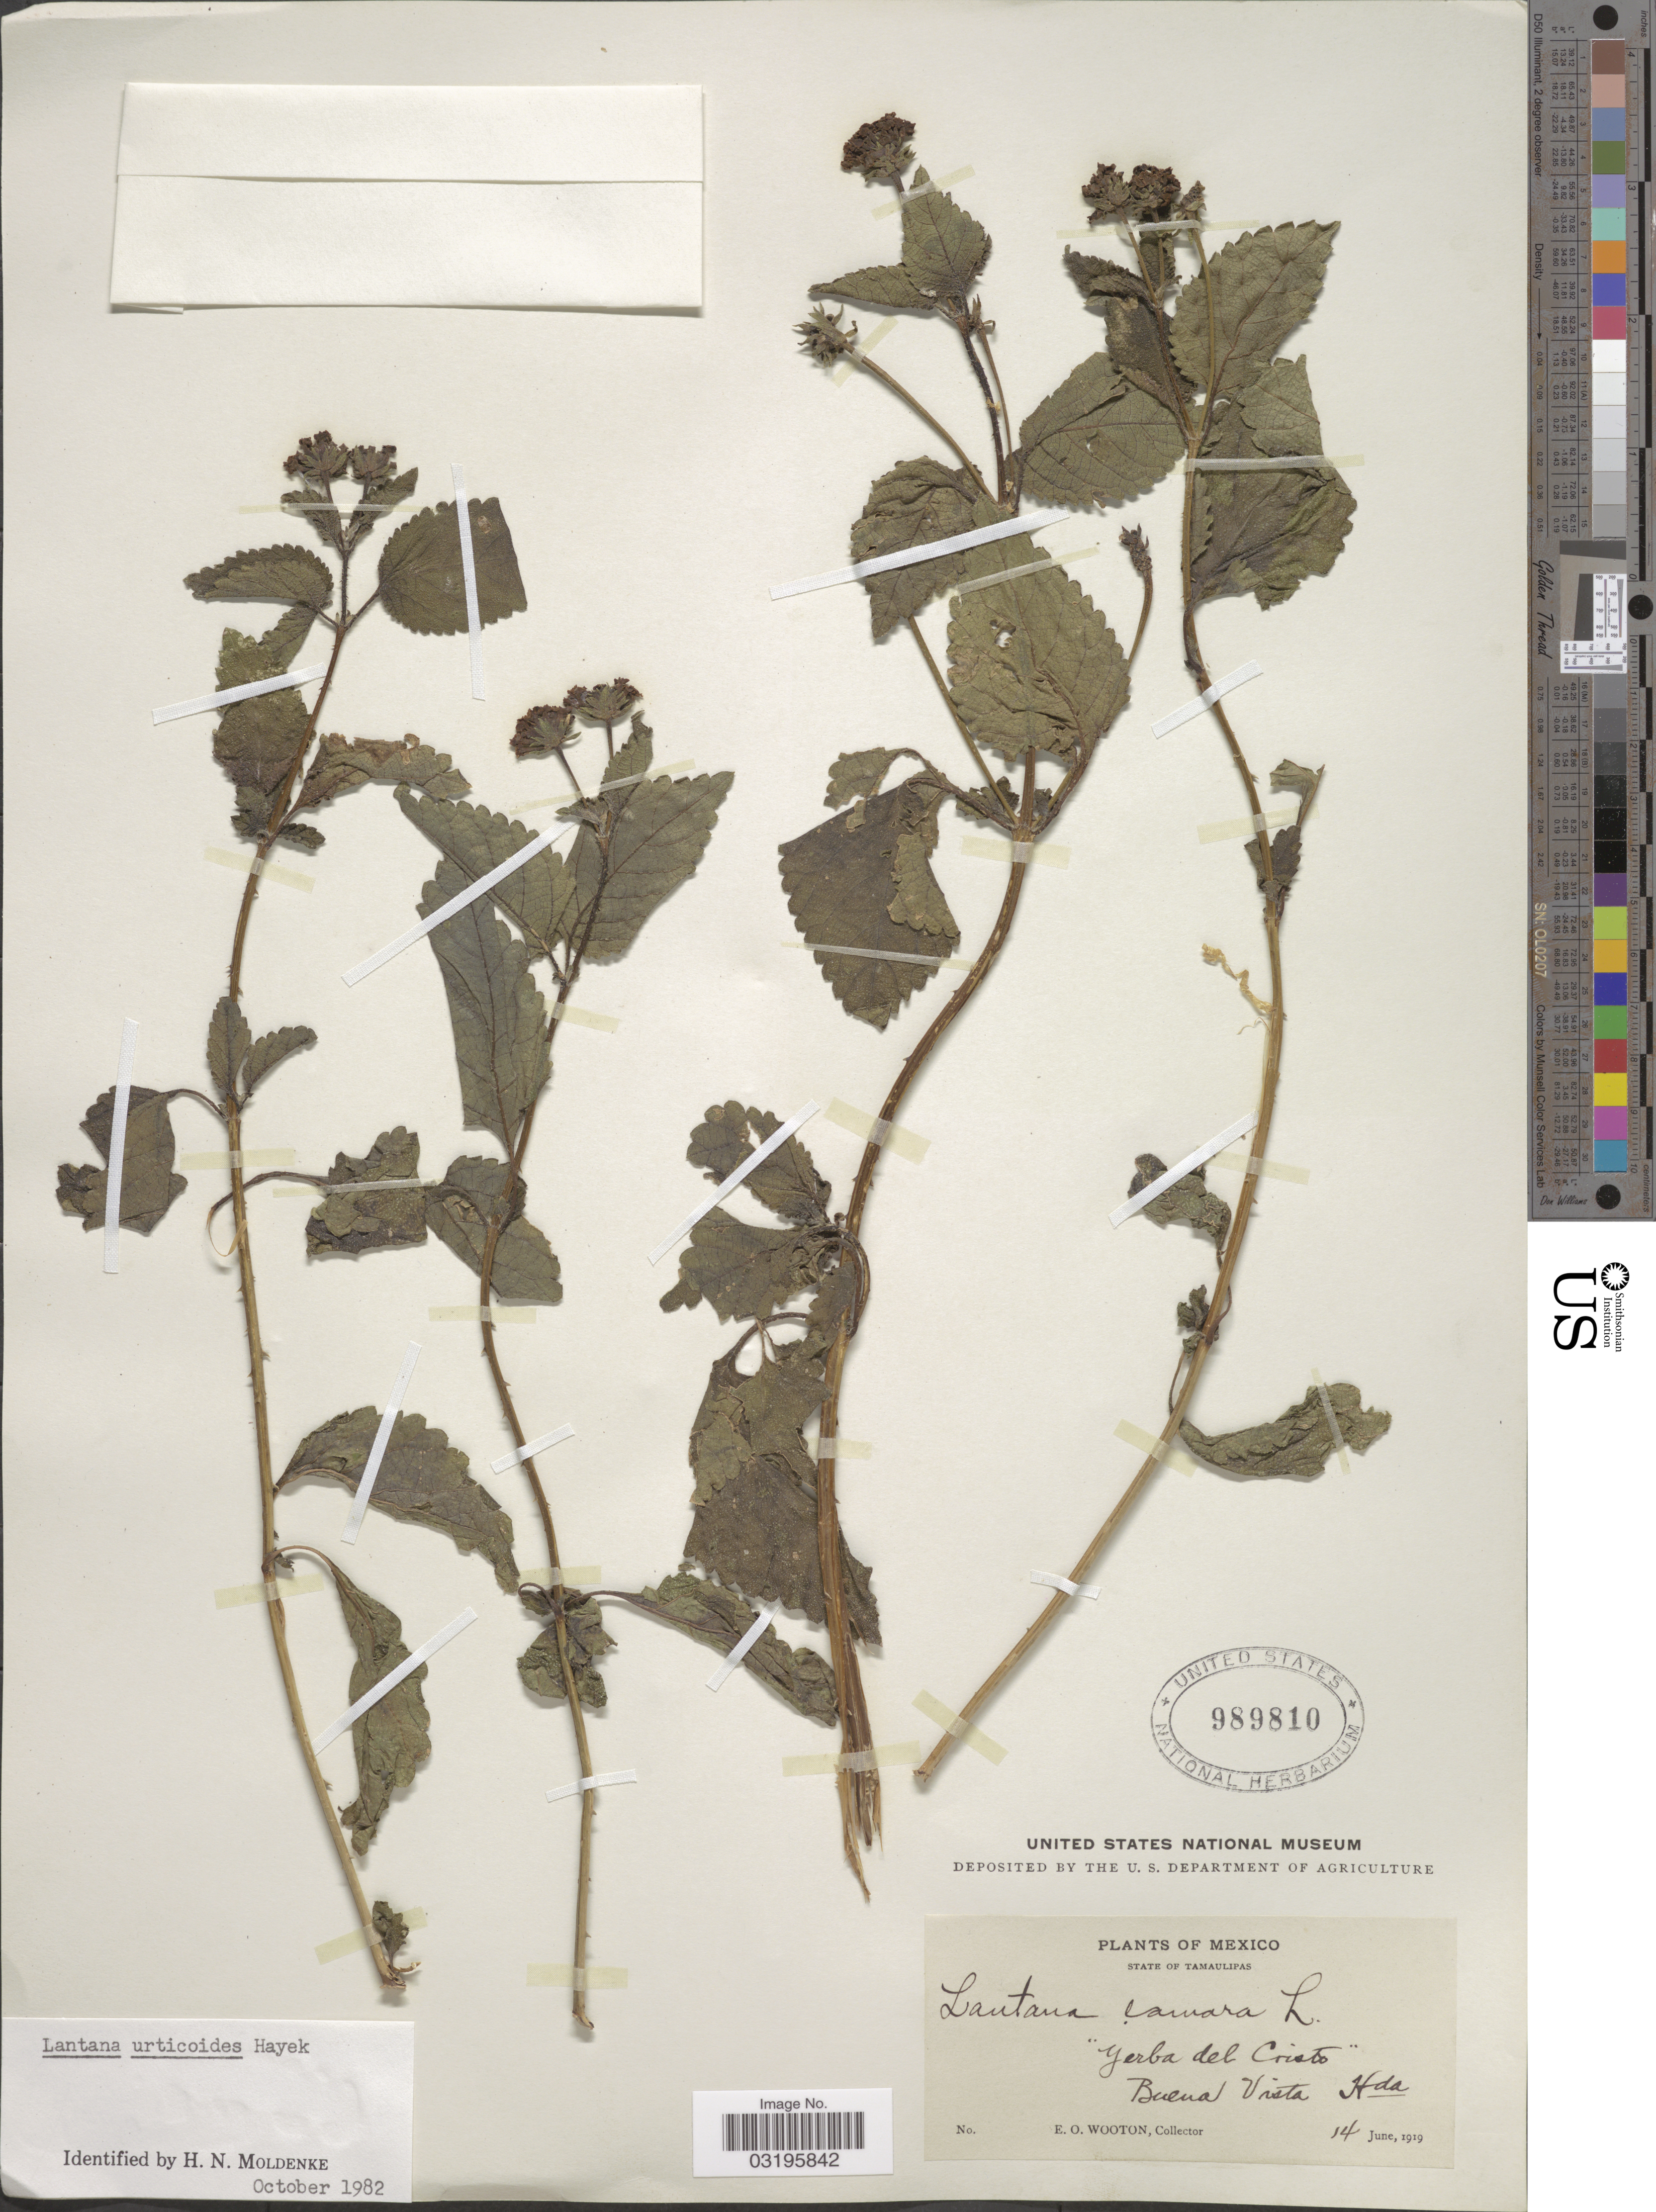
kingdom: Plantae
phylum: Tracheophyta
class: Magnoliopsida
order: Lamiales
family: Verbenaceae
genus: Lantana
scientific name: Lantana urticoides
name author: Hayek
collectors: E. O. Wooton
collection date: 1919-06-14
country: Mexico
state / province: Hidalgo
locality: Buena Vista.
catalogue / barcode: US 989810